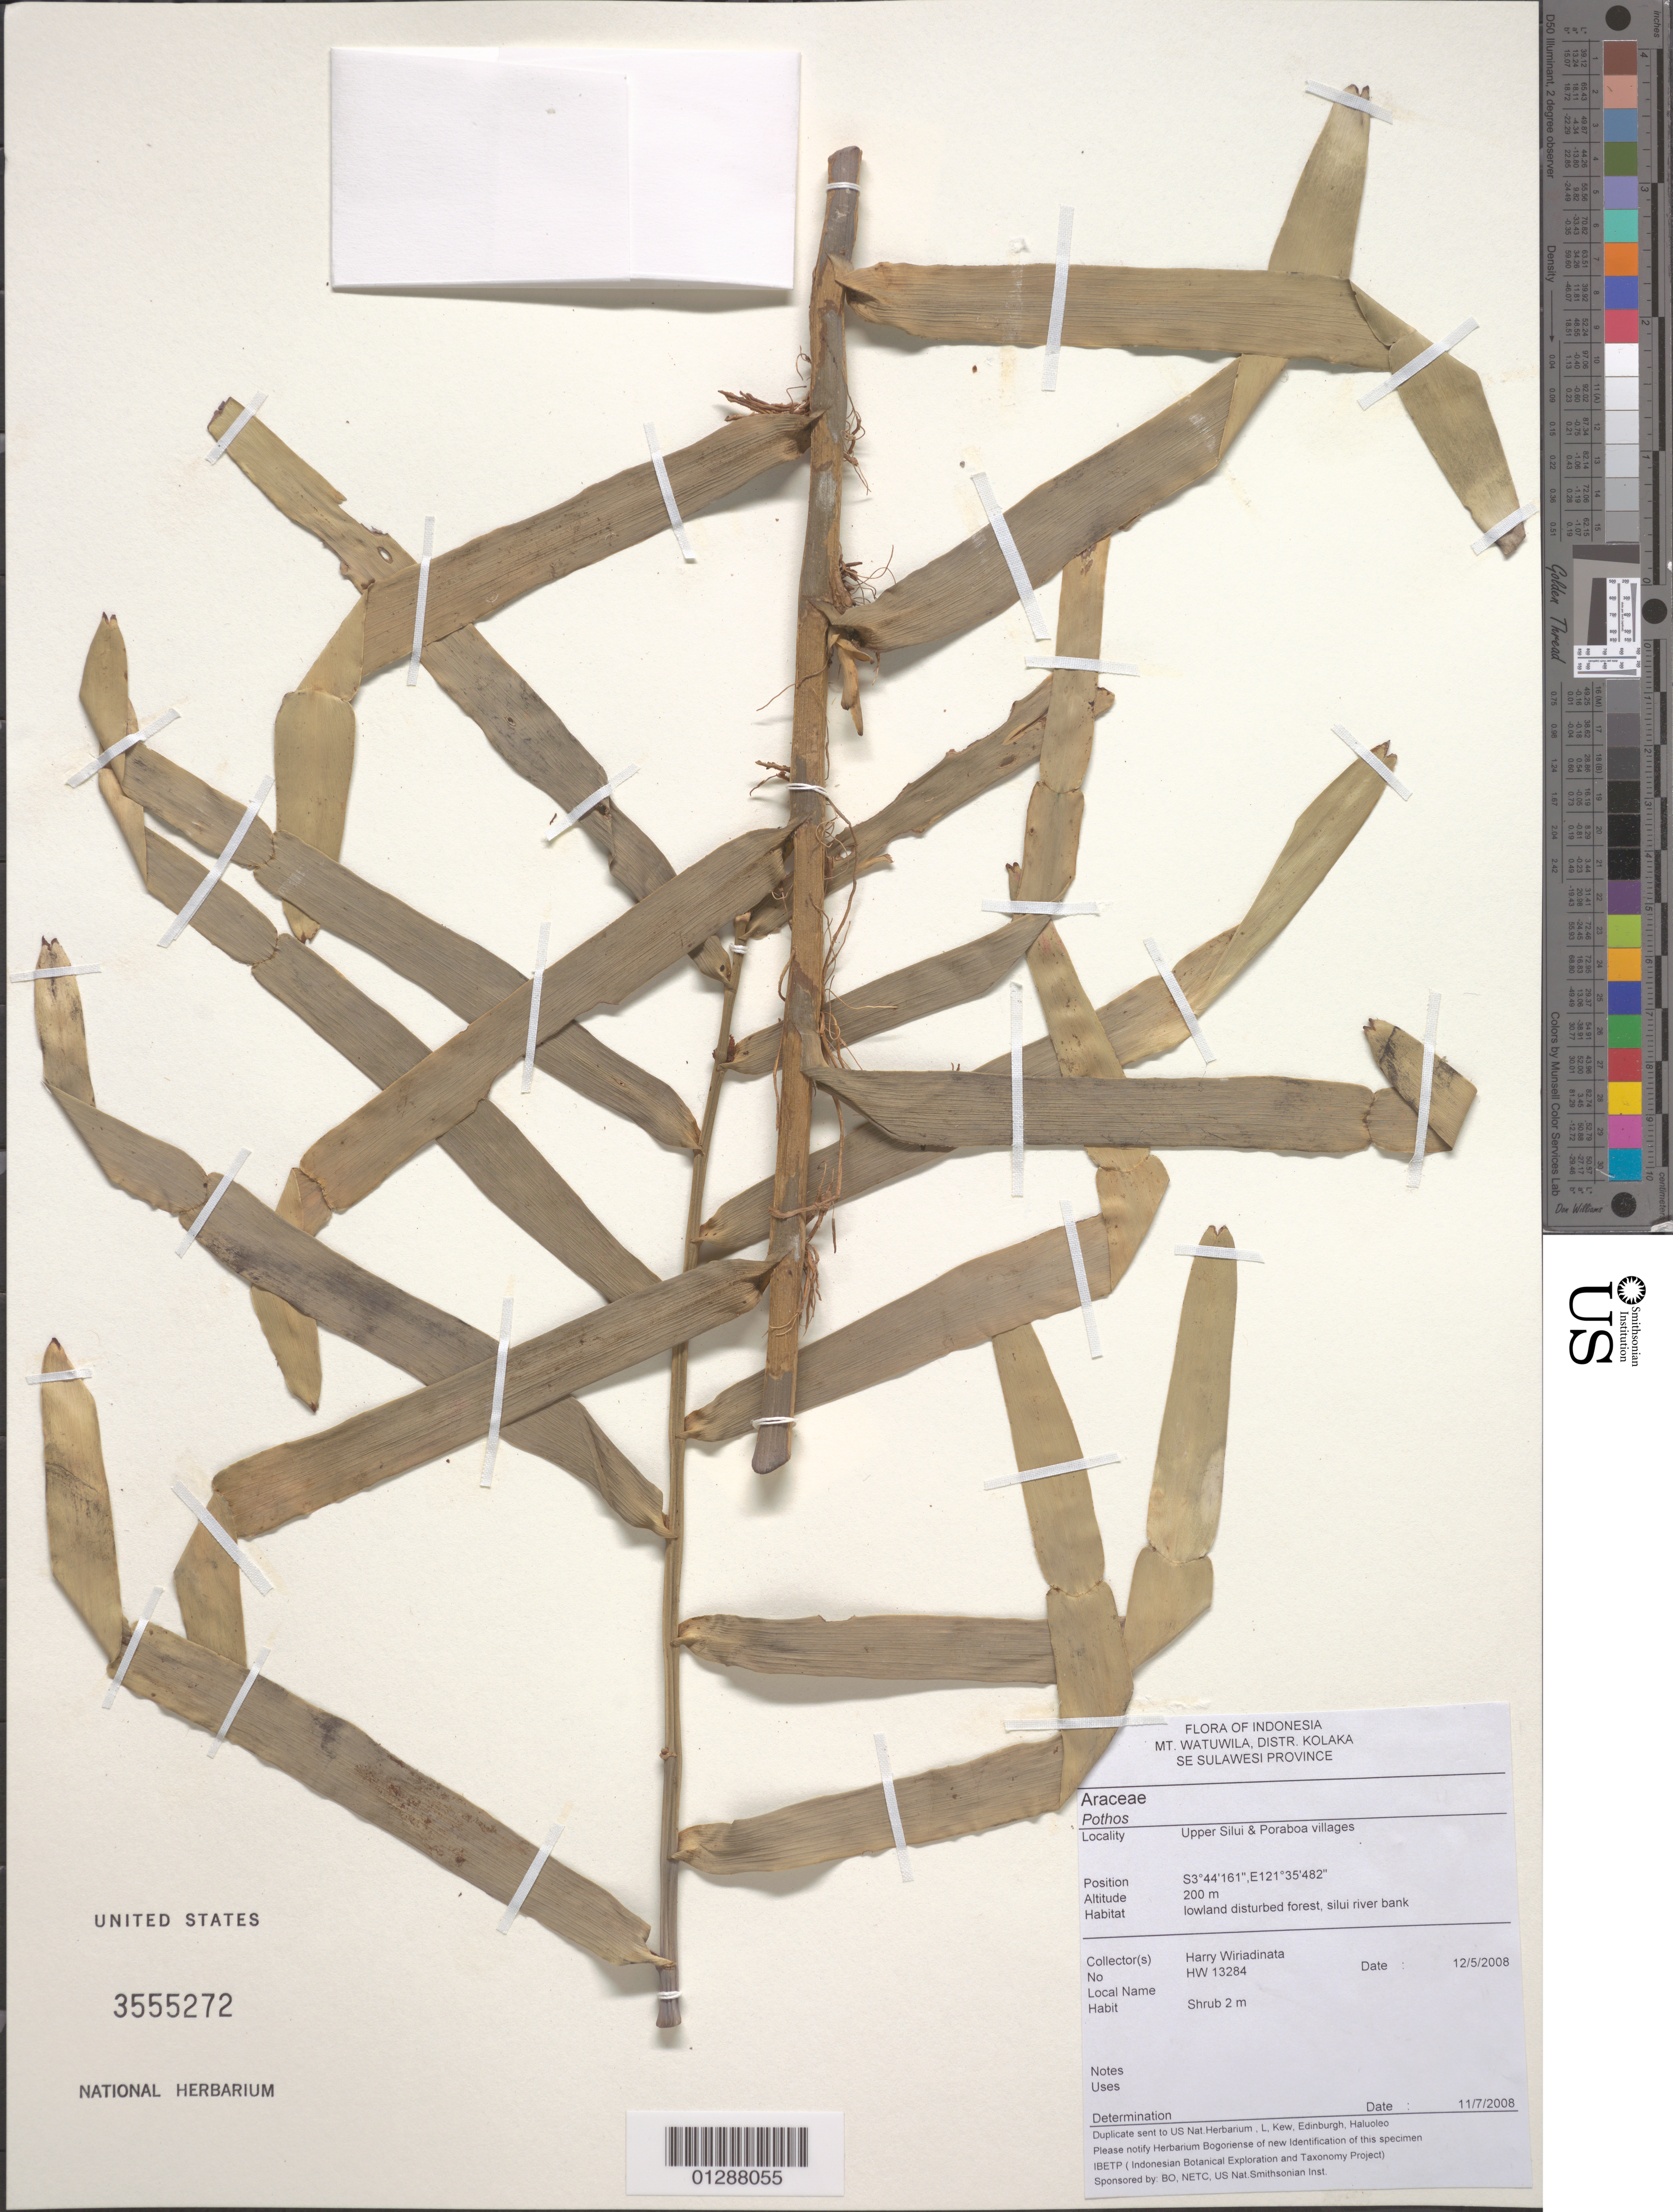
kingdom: Plantae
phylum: Tracheophyta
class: Liliopsida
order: Alismatales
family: Araceae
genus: Pothos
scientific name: Pothos sp.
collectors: H. Wiriadinata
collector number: HW 13284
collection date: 2008-05-12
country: Indonesia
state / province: Sulawesi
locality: Mt. Watuwila, Distr. Kolaka. SE Sulawesi Province. Upper Silui & Poraboa villages. Silui river bank.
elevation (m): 200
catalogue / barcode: US 3555272